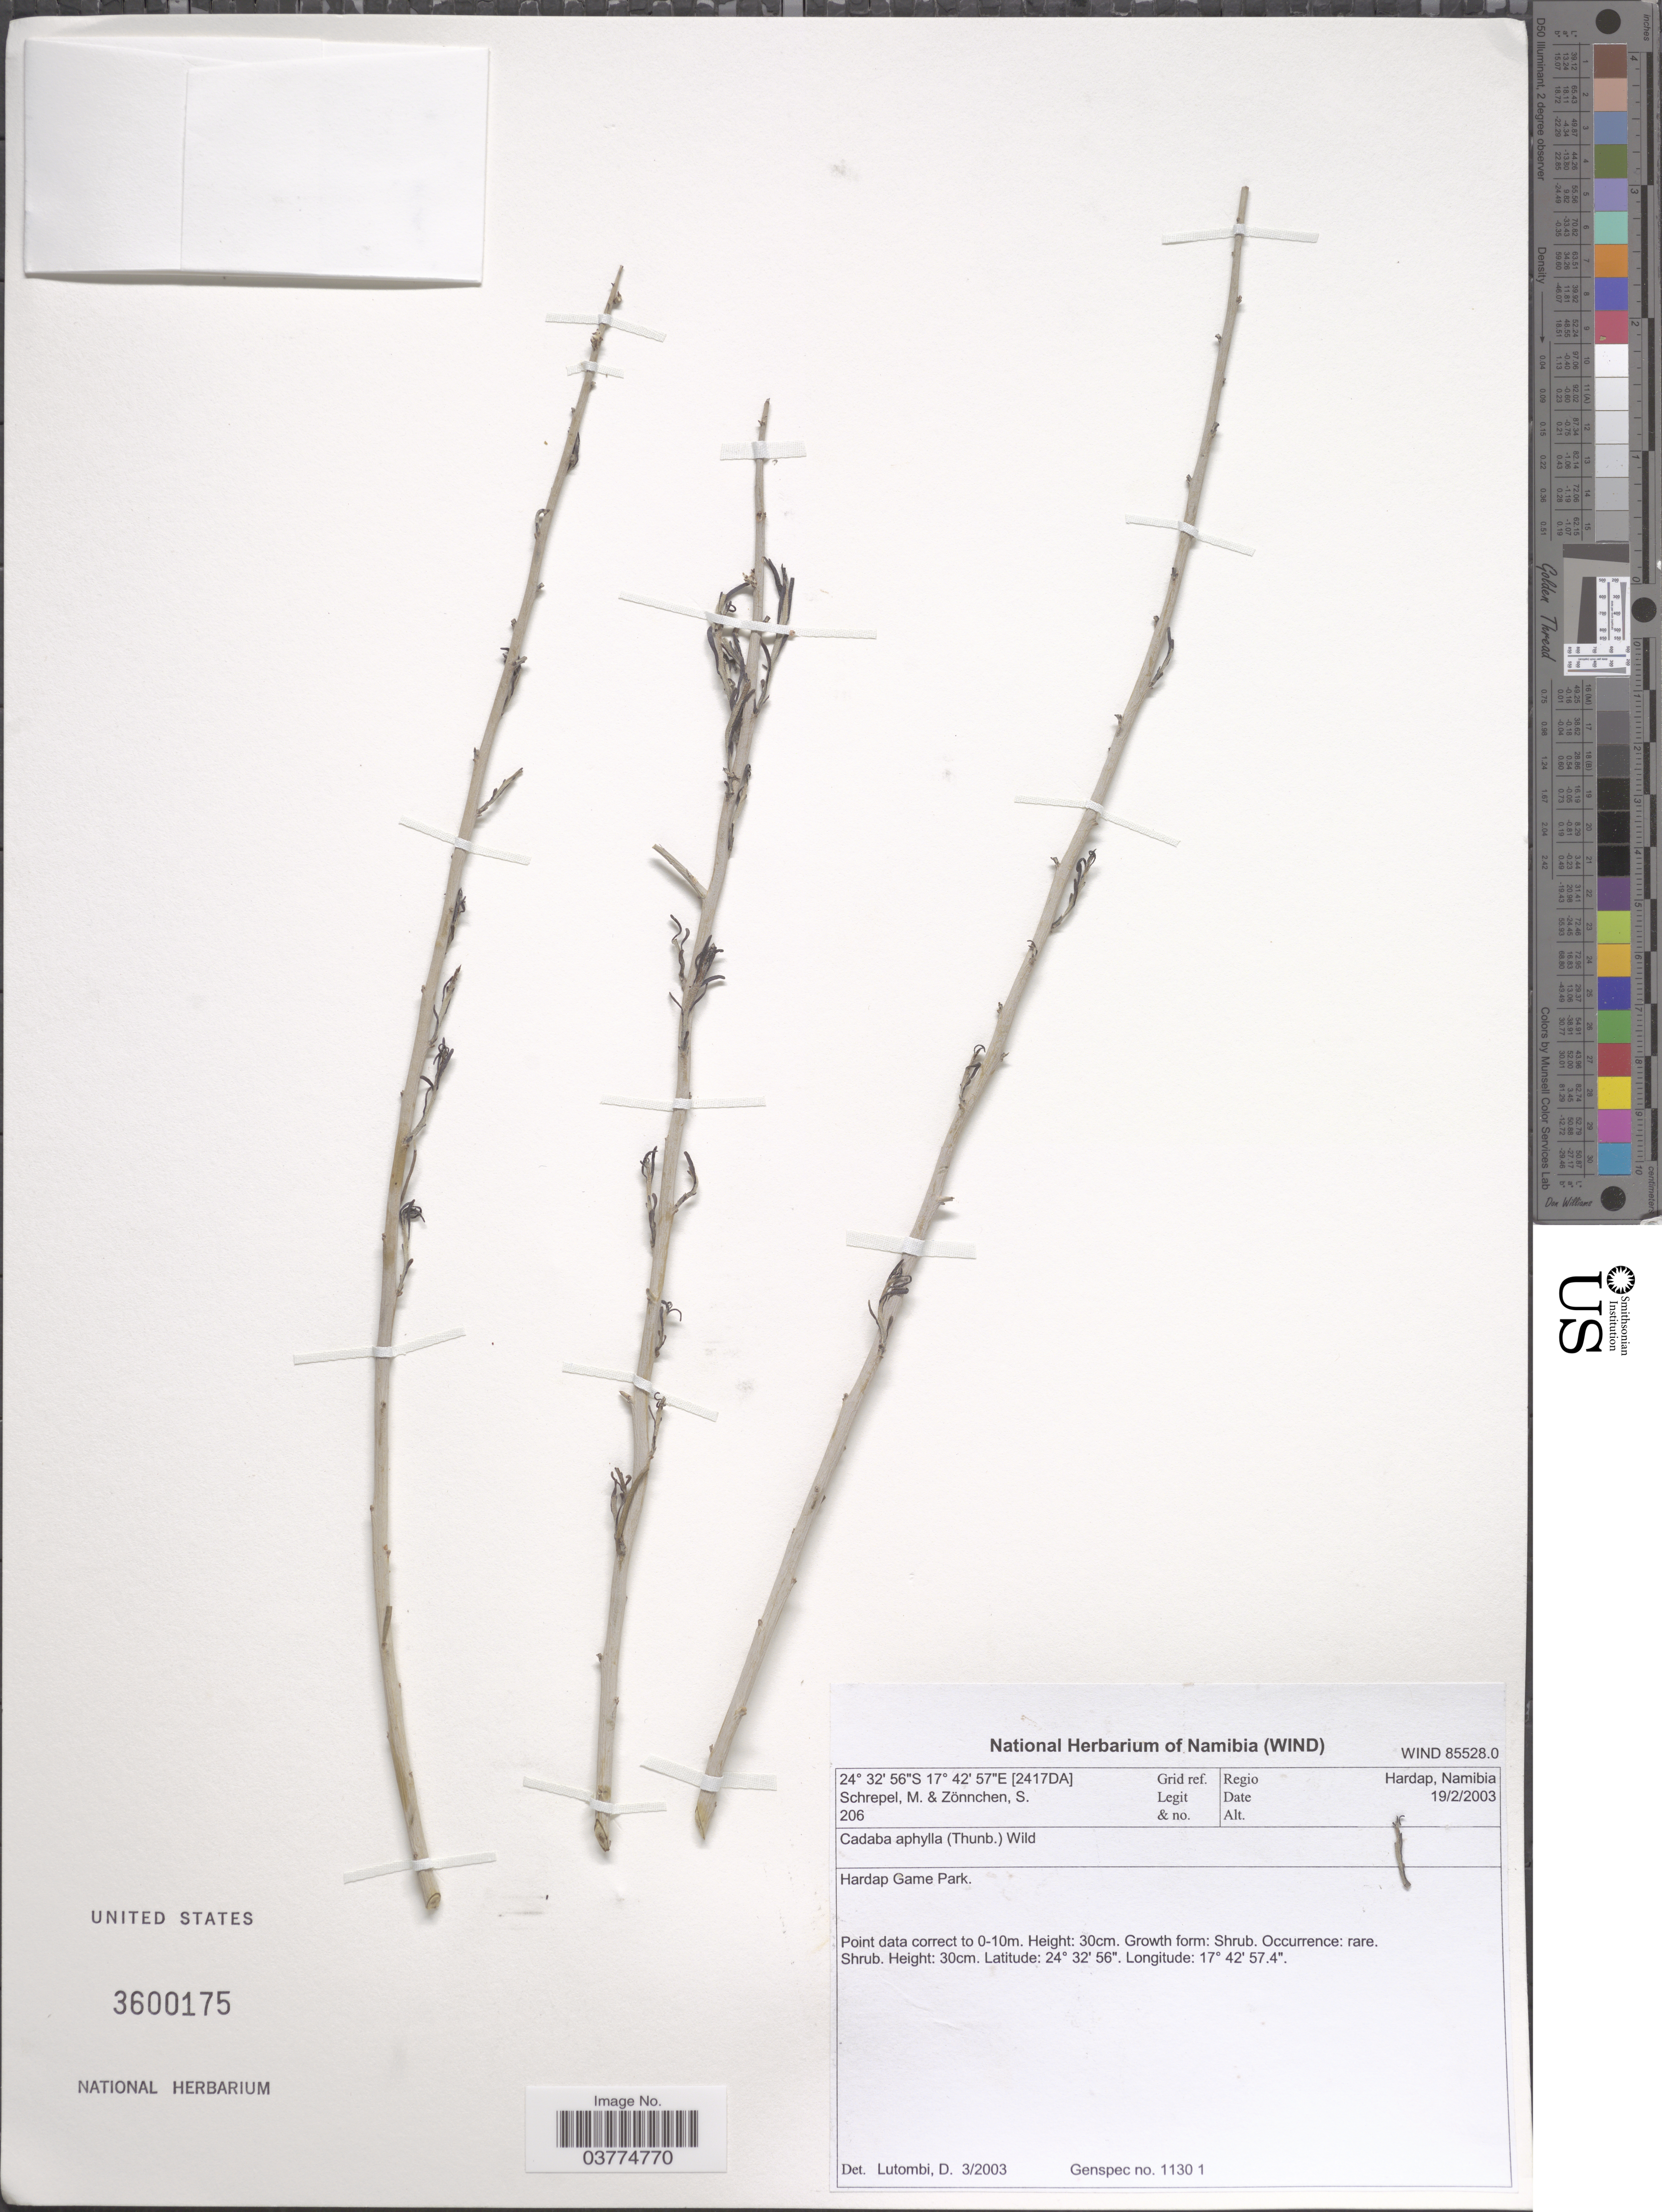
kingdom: Plantae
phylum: Tracheophyta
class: Magnoliopsida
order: Brassicales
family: Capparaceae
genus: Cadaba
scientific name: Cadaba aphylla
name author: (Thunb.) Wild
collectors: M. Schrepel & S. Zonnchen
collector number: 206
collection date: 2003-02-19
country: Namibia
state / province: Hardap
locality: Grid ref. [2417DA]. Regio Hardap, Namibia. Hardap Game Park.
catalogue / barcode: US 3600175